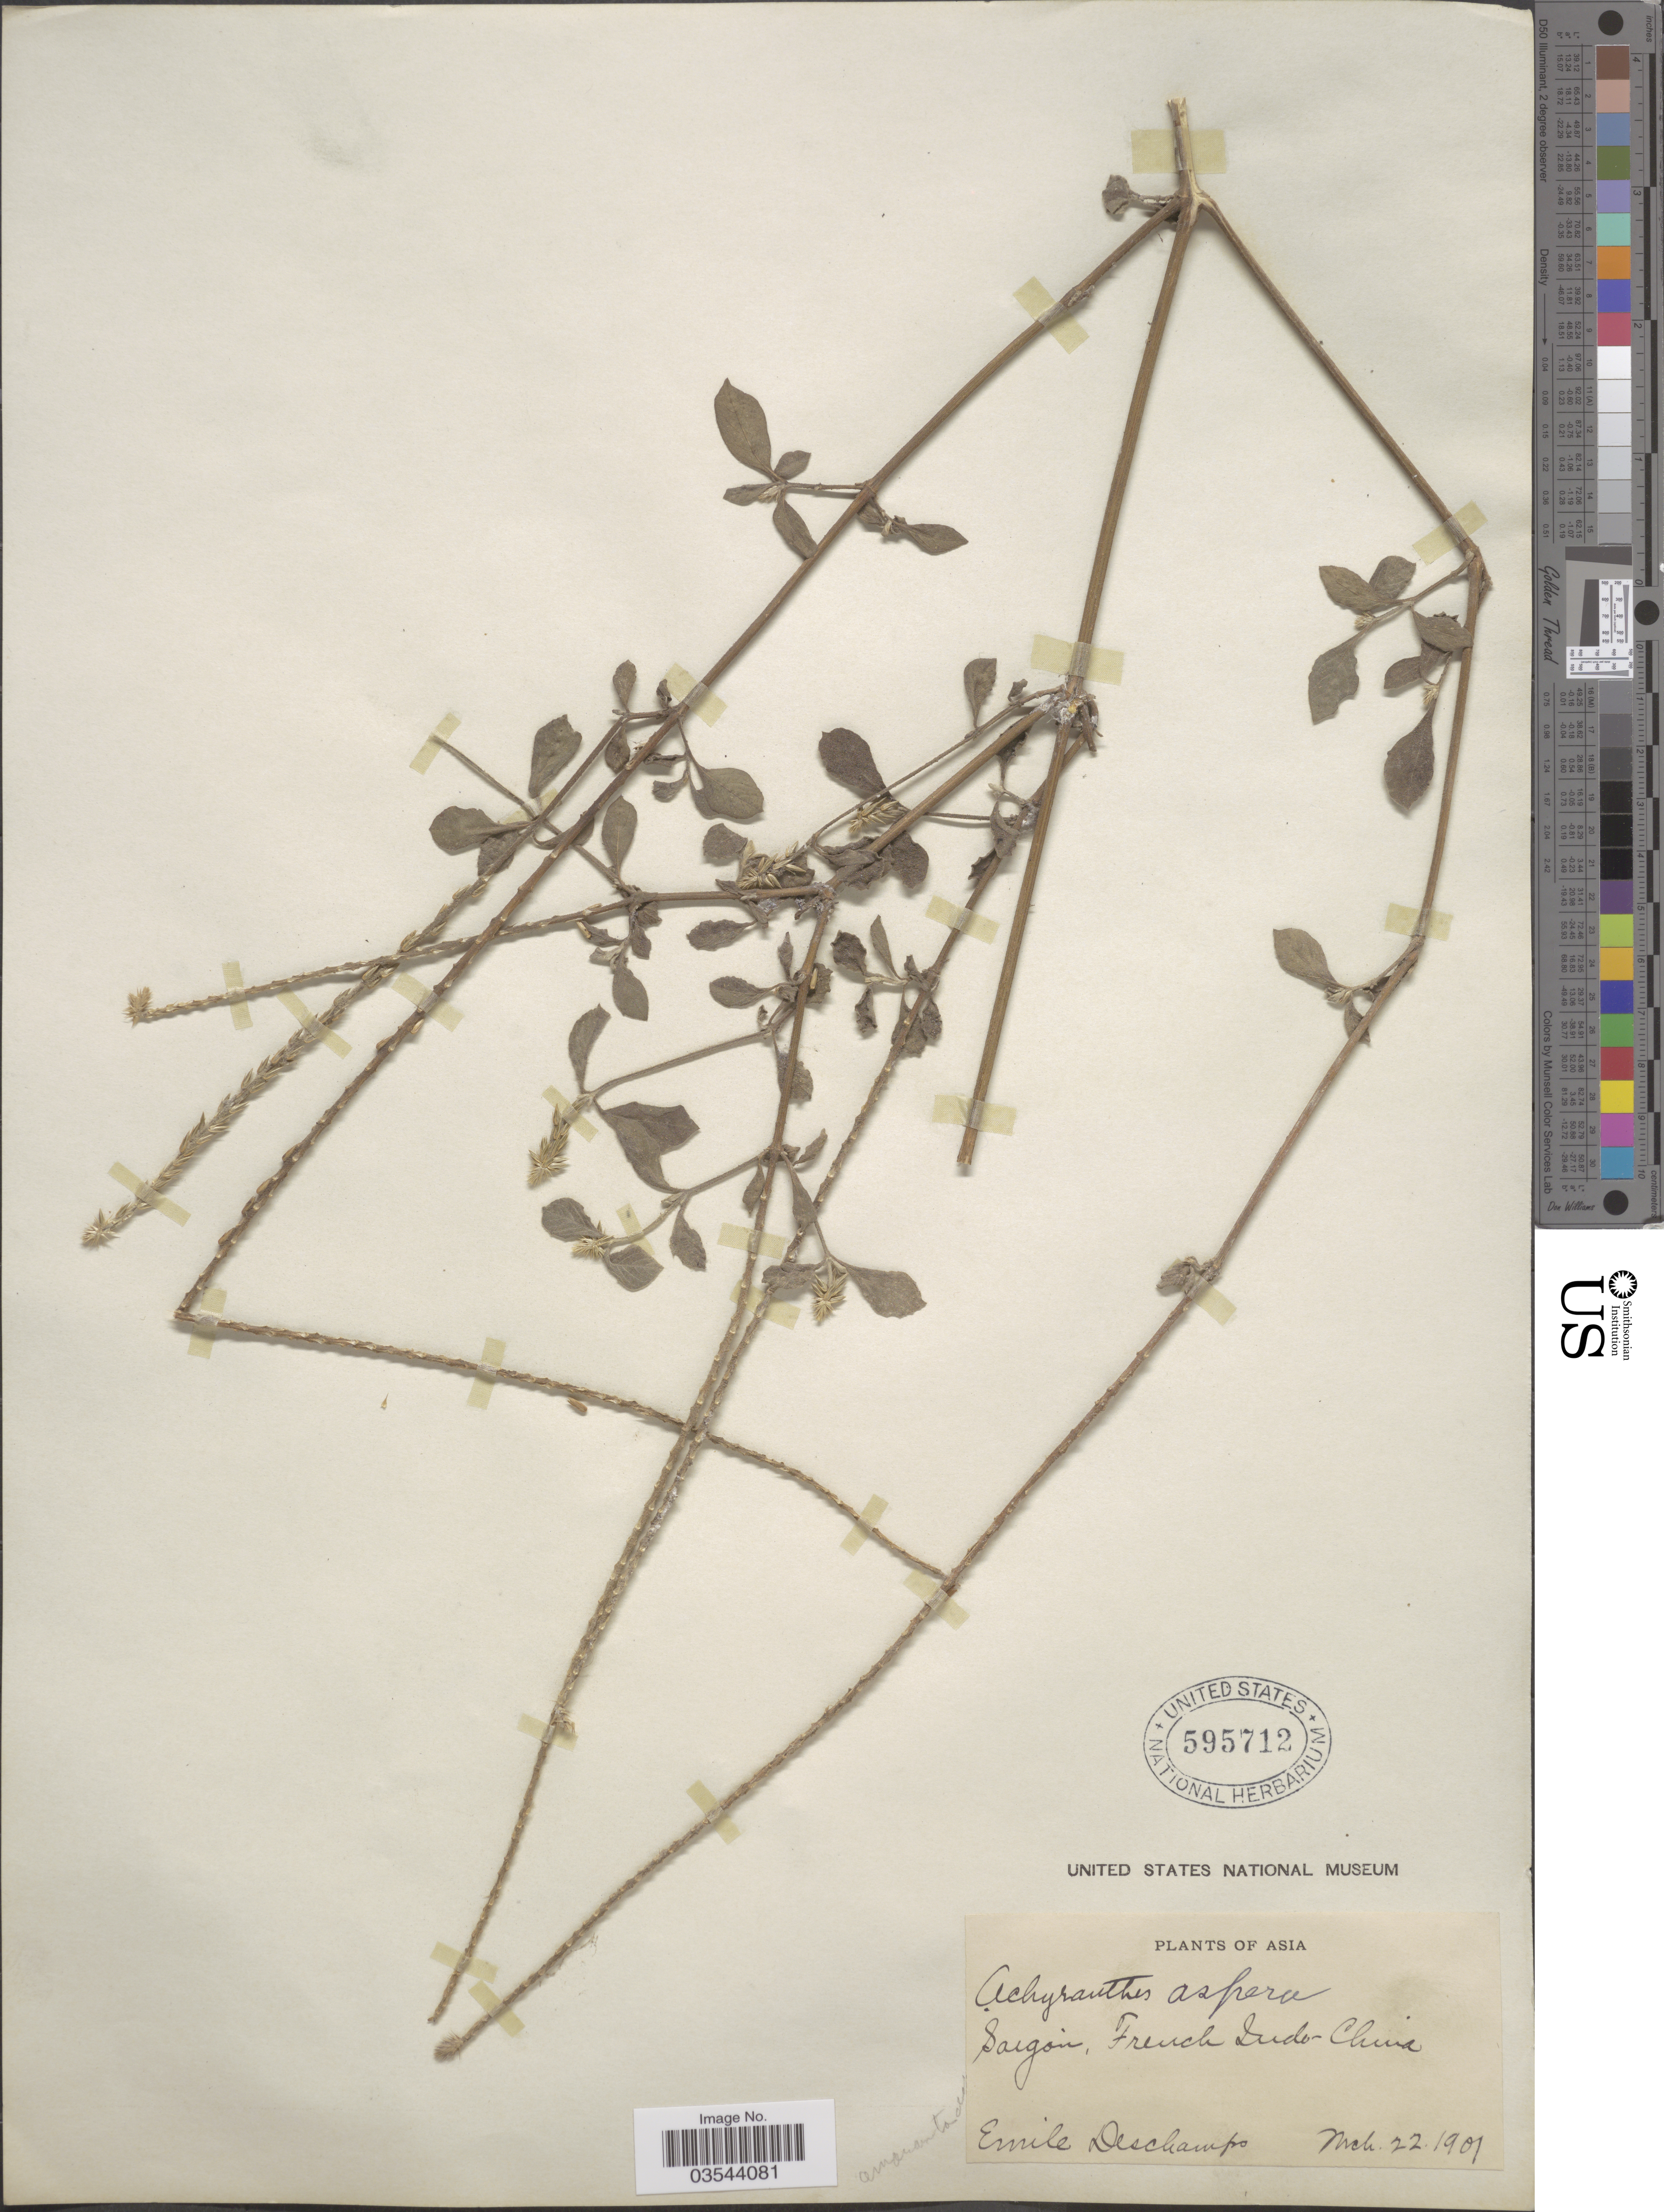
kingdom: Plantae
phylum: Tracheophyta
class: Magnoliopsida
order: Caryophyllales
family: Amaranthaceae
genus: Achyranthes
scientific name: Achyranthes aspera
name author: L.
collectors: E. Deschamps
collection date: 1901-03-22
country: Vietnam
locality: Asia. Saigon, French Indo-china.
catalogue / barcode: US 595712